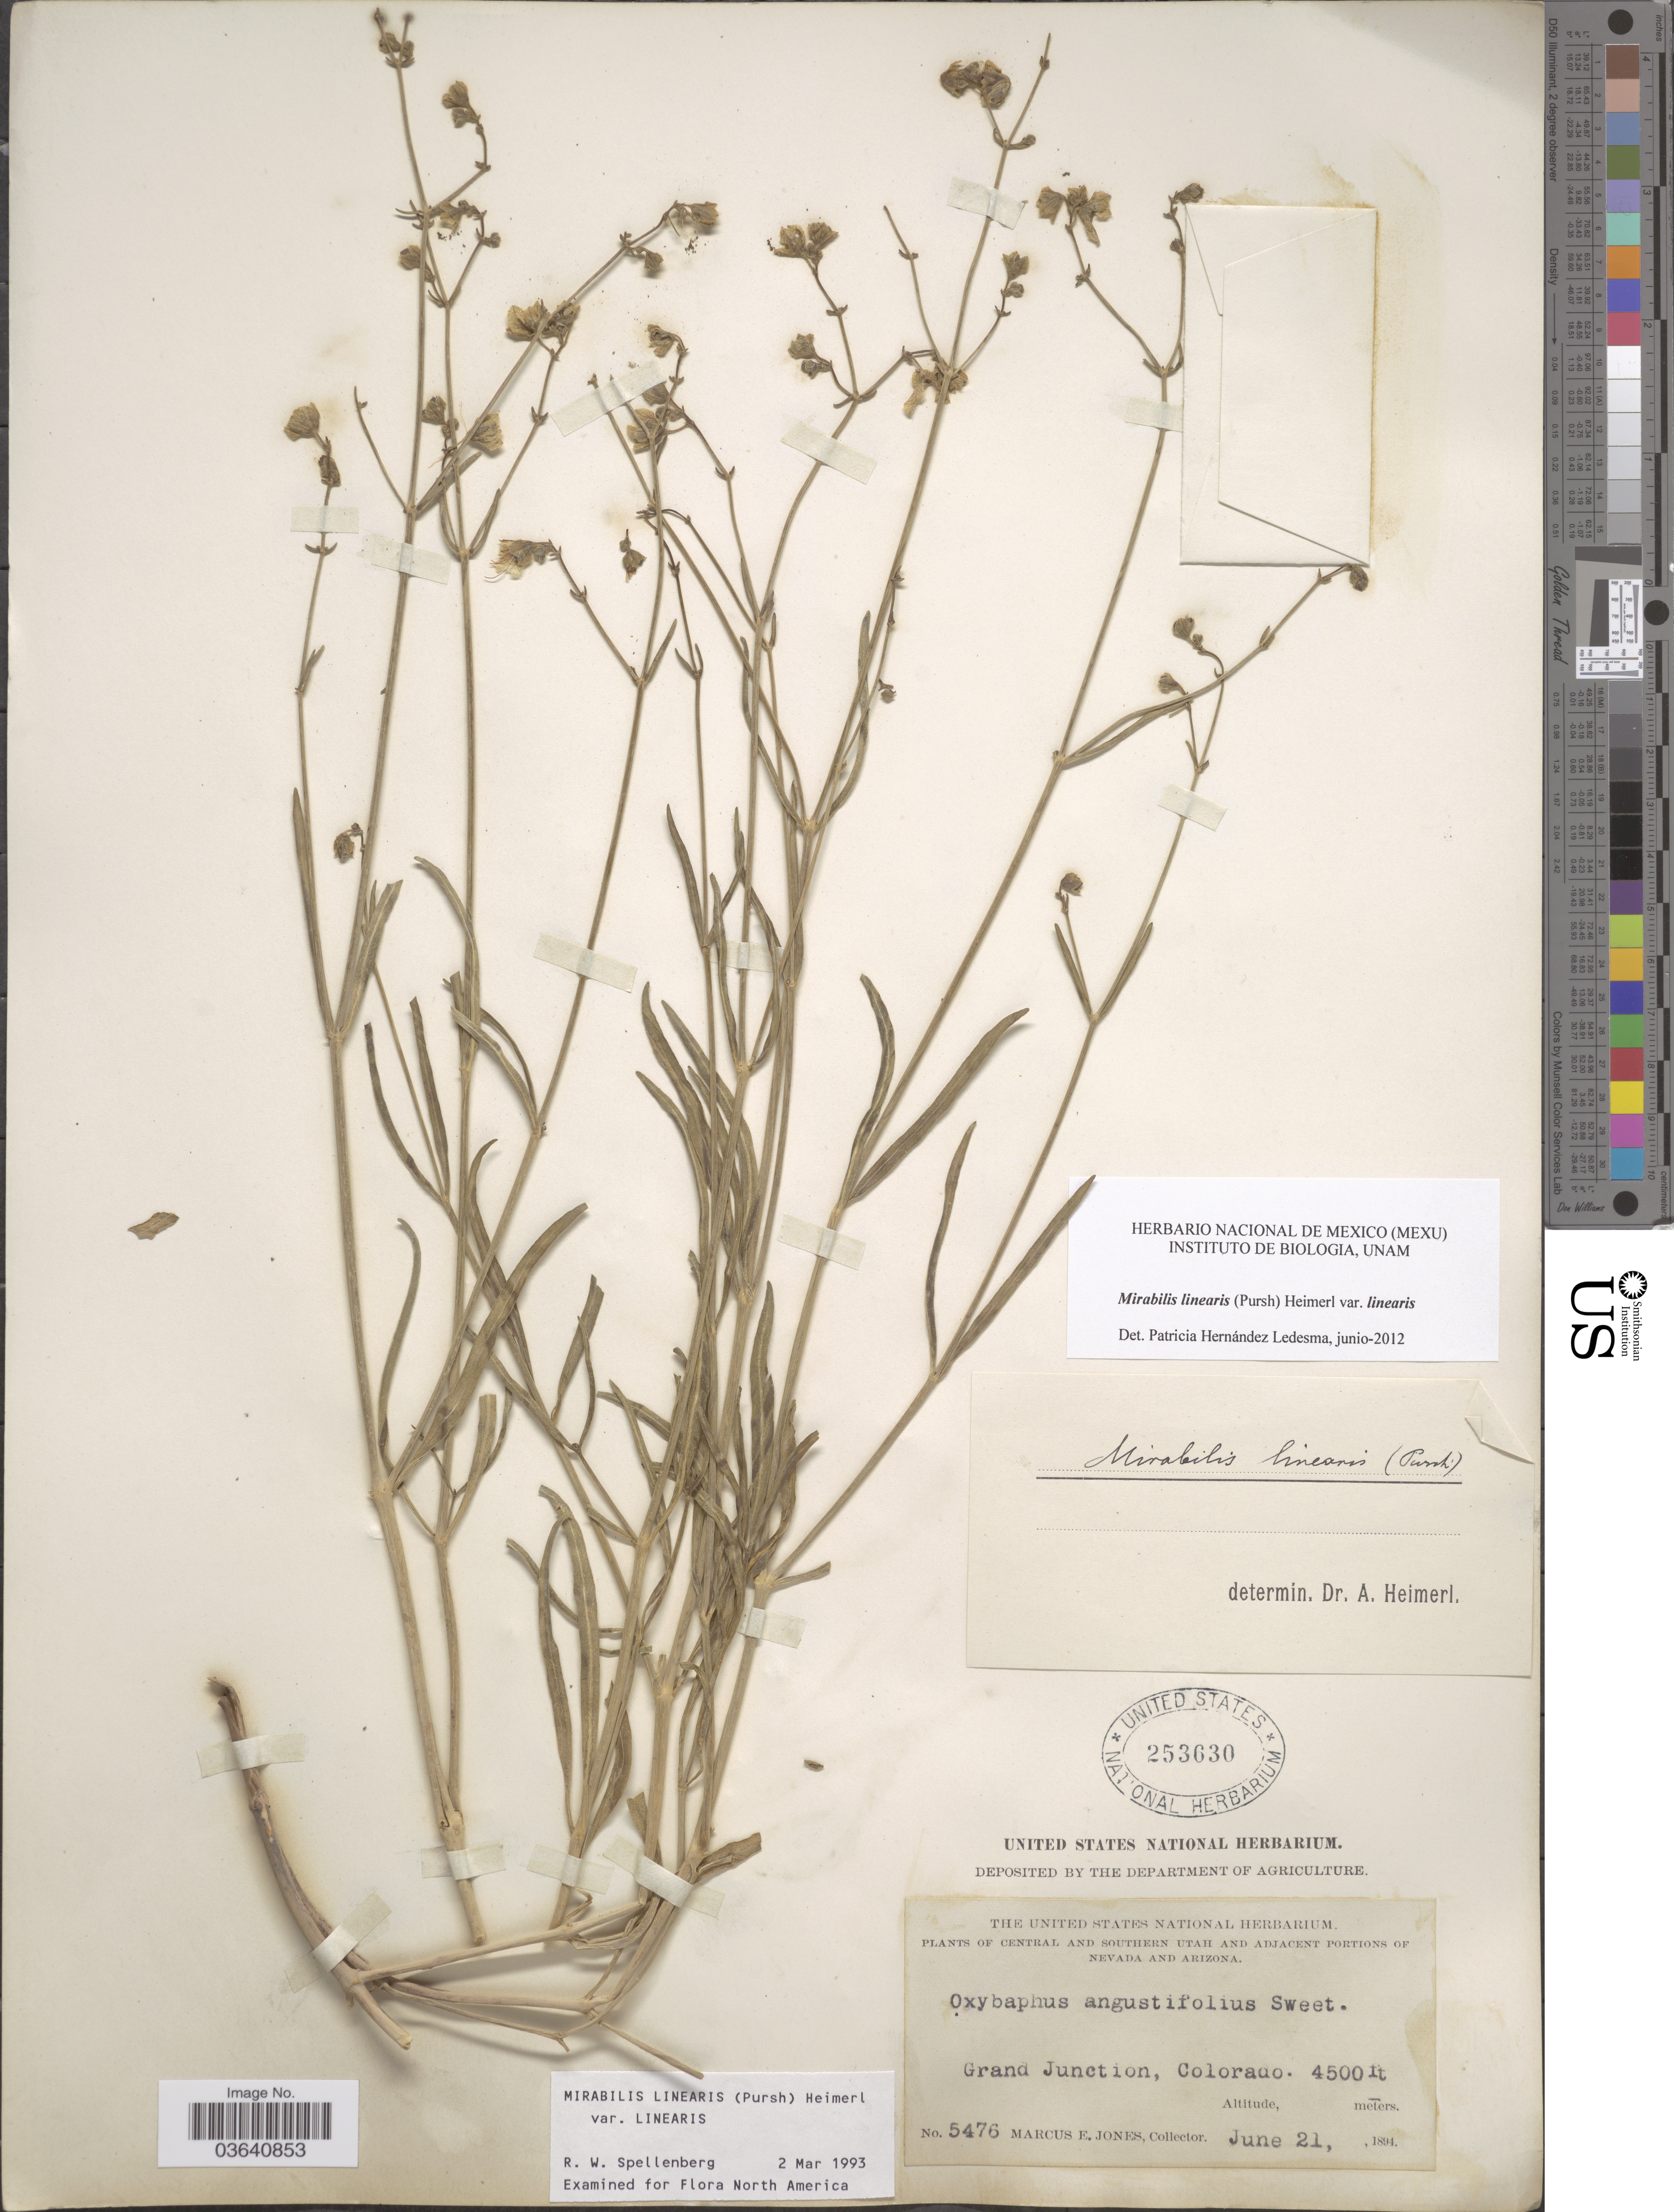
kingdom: Plantae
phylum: Tracheophyta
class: Magnoliopsida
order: Caryophyllales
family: Nyctaginaceae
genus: Mirabilis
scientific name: Mirabilis linearis var. linearis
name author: (Pursh) Heimerl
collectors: M. E. Jones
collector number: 5476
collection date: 1894-06-21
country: Panama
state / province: Panamá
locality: Grand Junction.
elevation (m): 4500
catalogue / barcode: US 253630